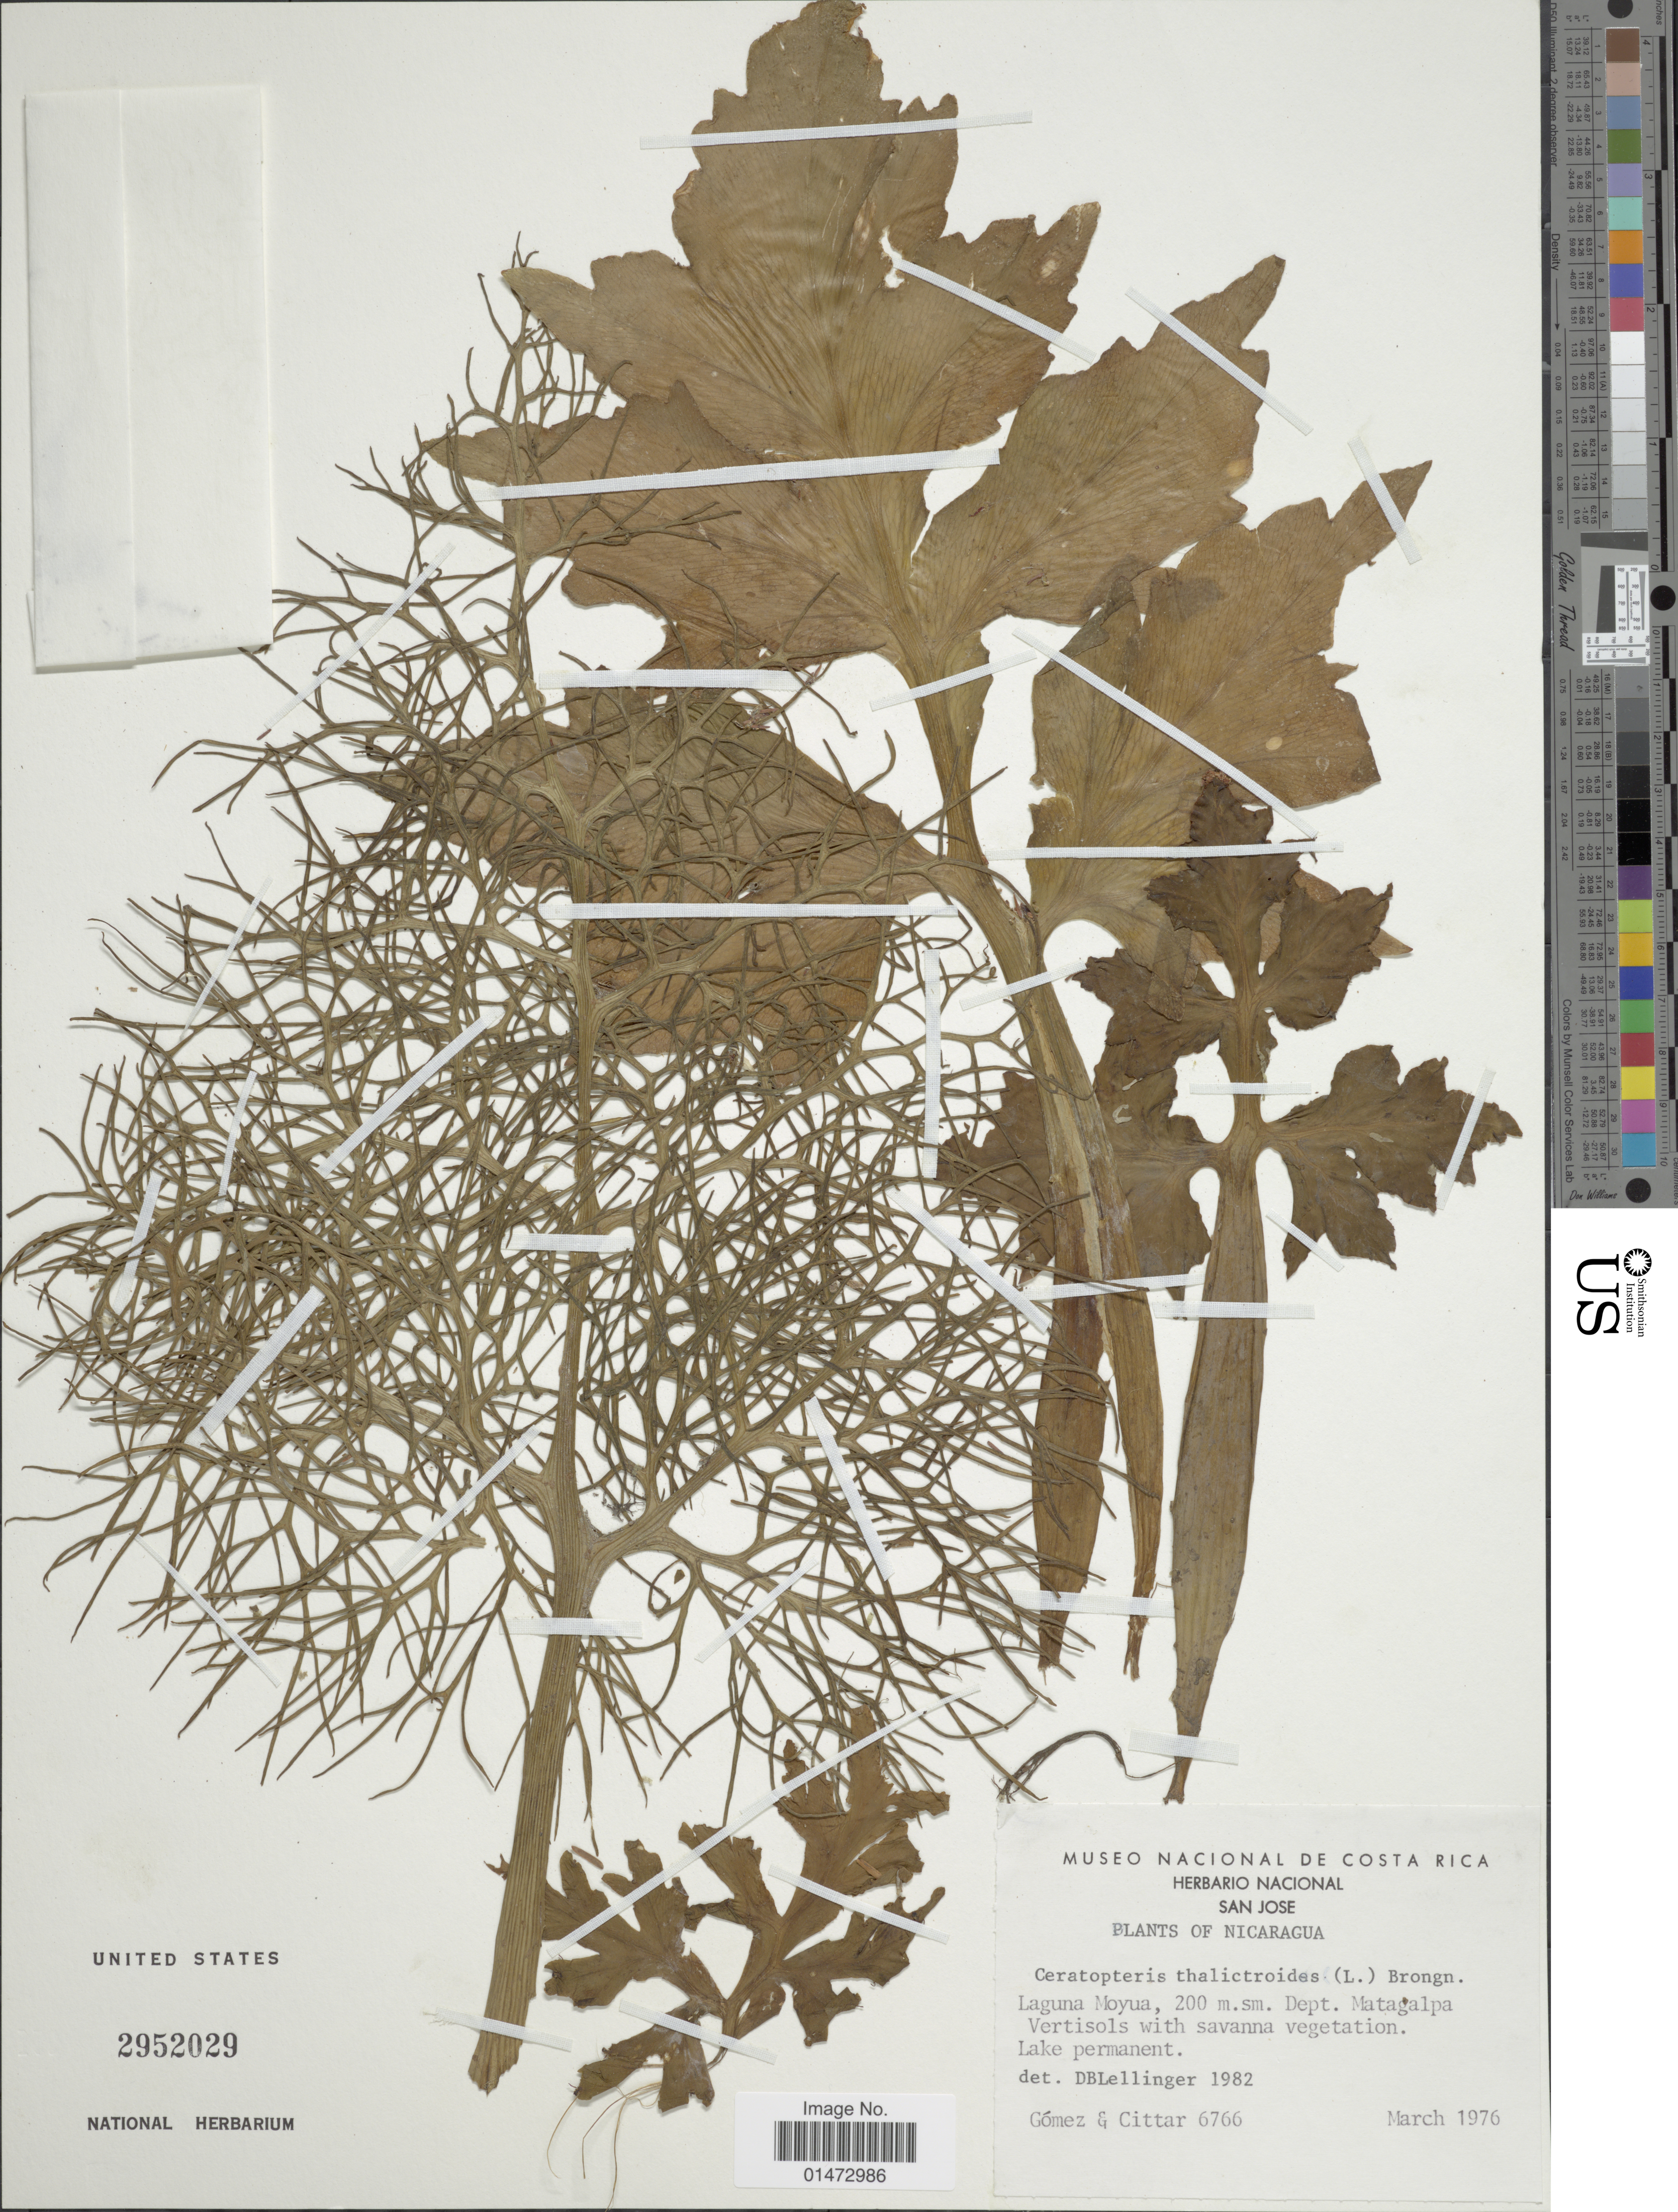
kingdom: Plantae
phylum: Tracheophyta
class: Polypodiopsida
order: Polypodiales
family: Pteridaceae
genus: Ceratopteris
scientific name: Ceratopteris pteridioides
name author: (Hook.) Hieron.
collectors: Gomez, -- & Cittar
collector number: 6766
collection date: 1976-03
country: Nicaragua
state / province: Matagalpa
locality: Laguna Moyua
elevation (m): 200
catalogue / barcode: US 2952029